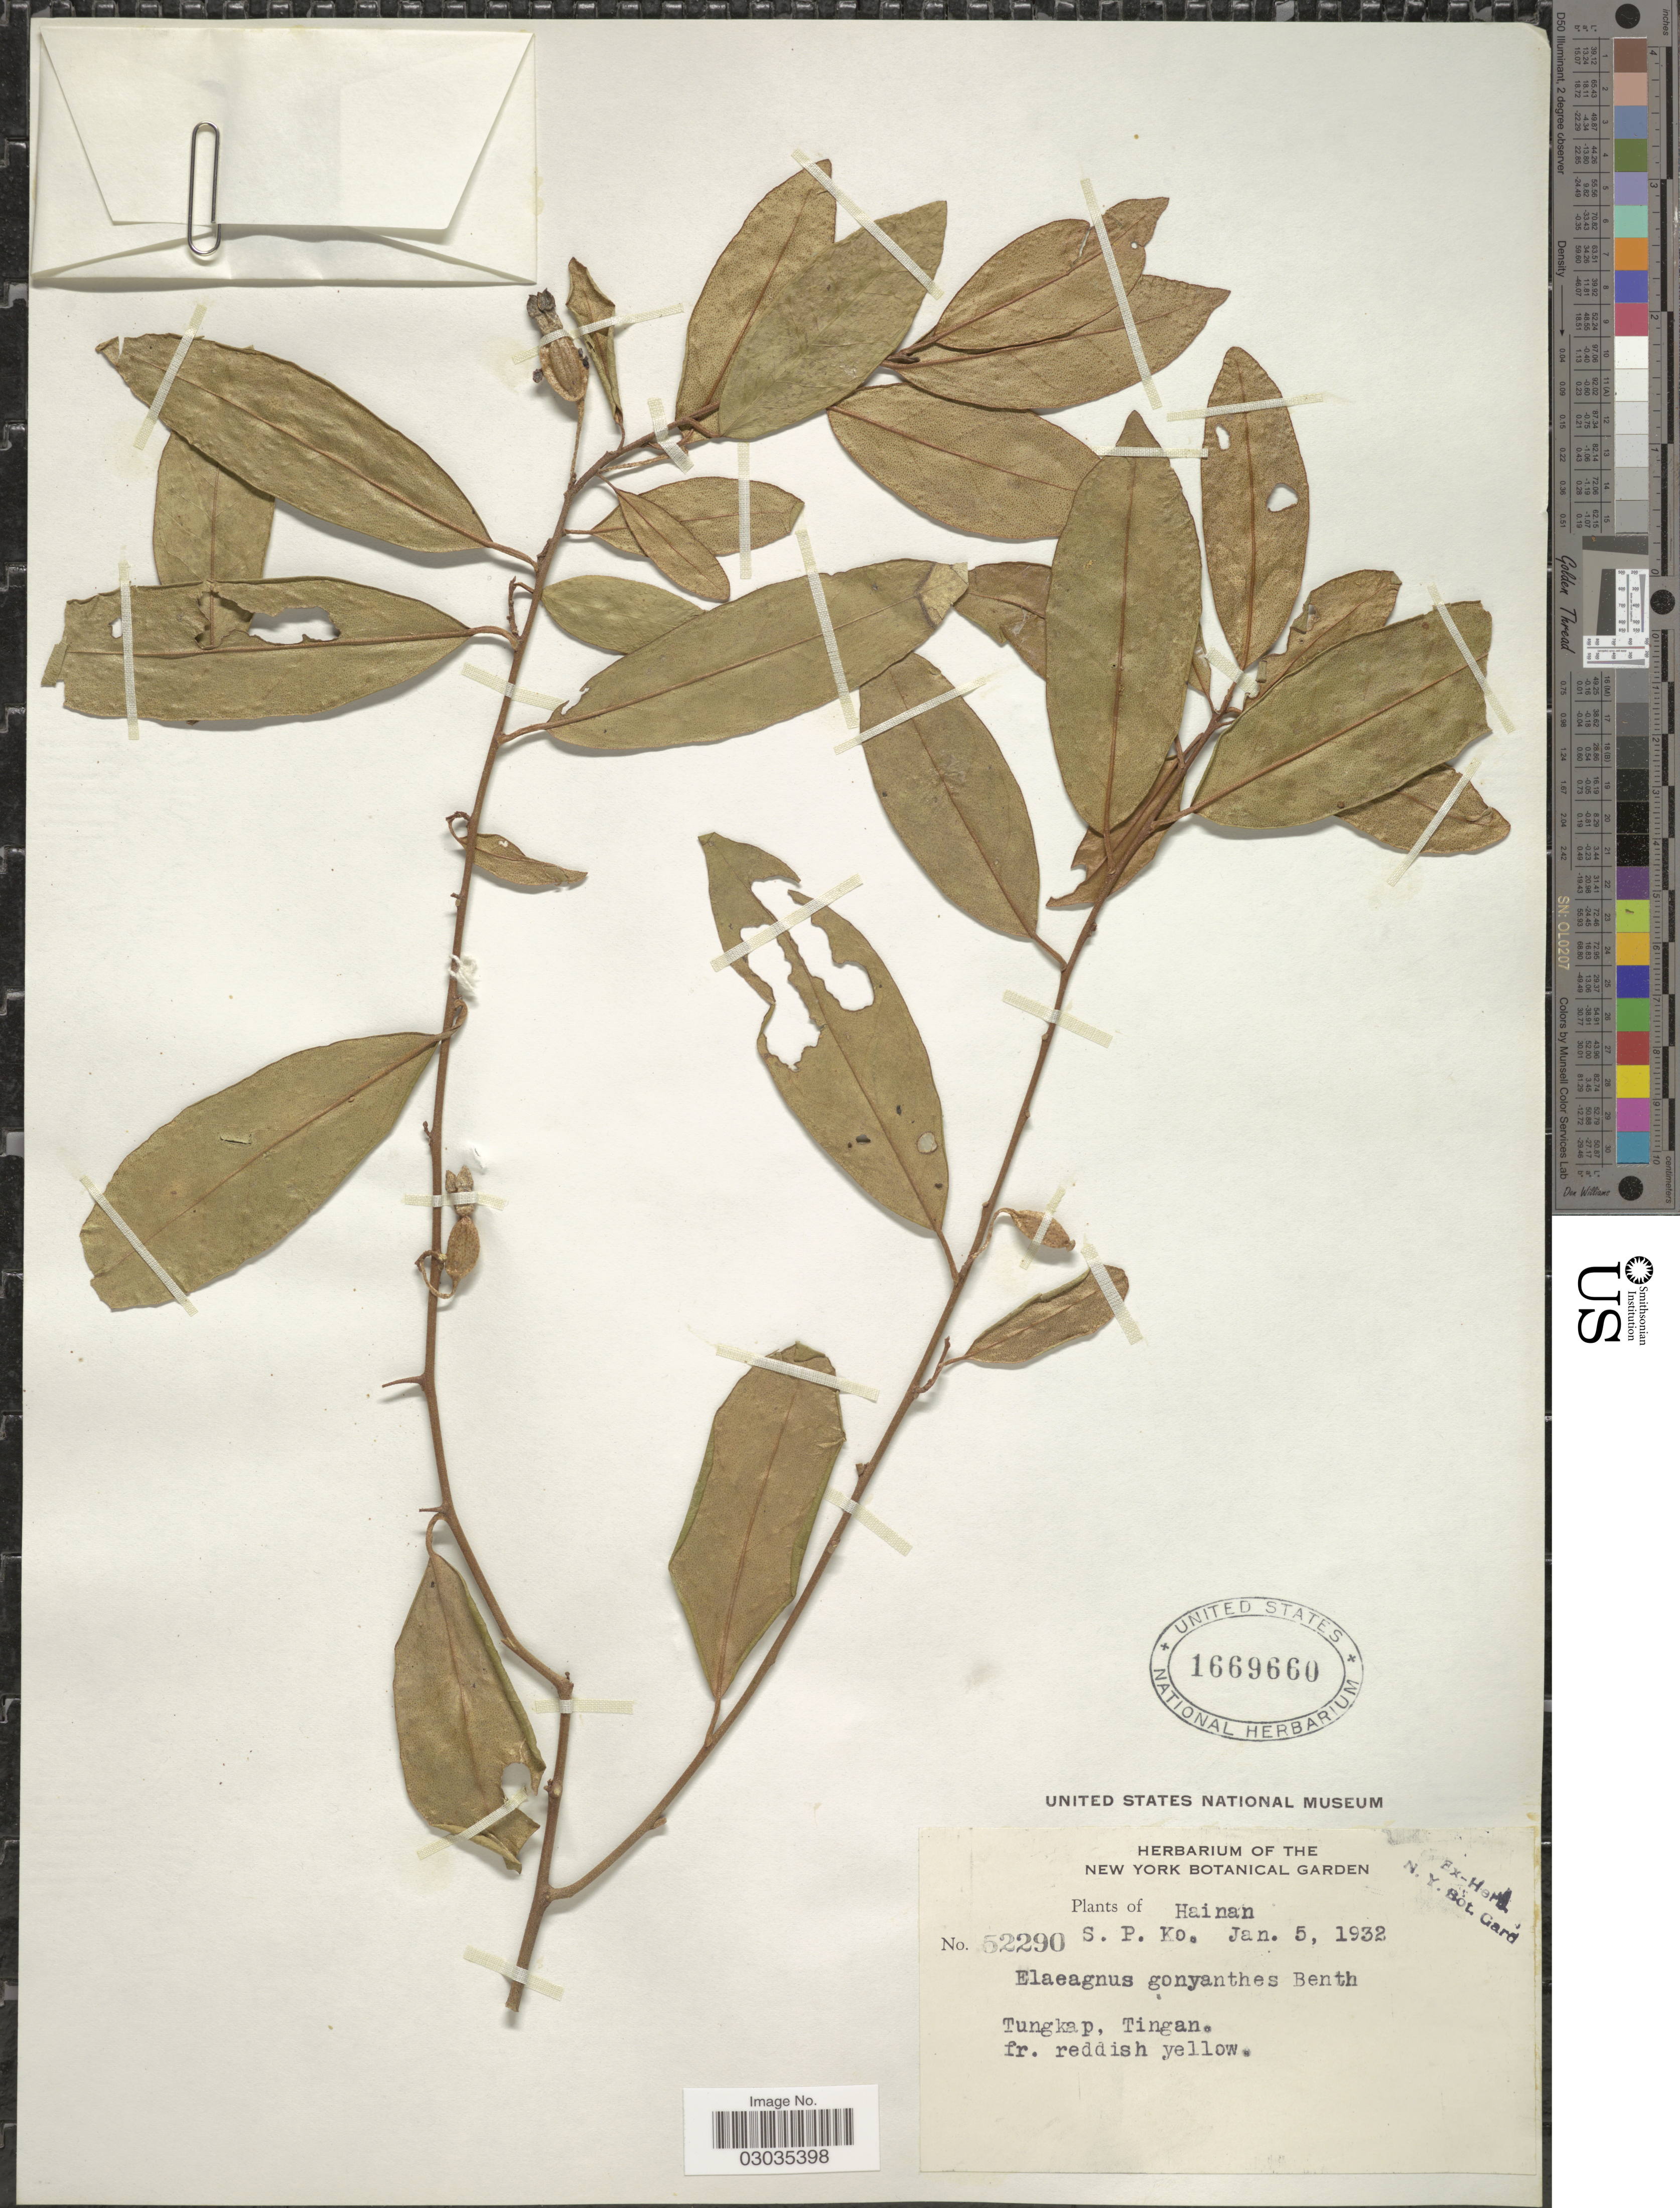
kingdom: Plantae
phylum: Tracheophyta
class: Magnoliopsida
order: Rosales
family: Elaeagnaceae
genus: Elaeagnus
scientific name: Elaeagnus gonyanthes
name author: Benth.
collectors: S. P. Ko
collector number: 52290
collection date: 1932-01-05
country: China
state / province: Hainan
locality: Tungkap, Tingan.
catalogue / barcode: US 1669660